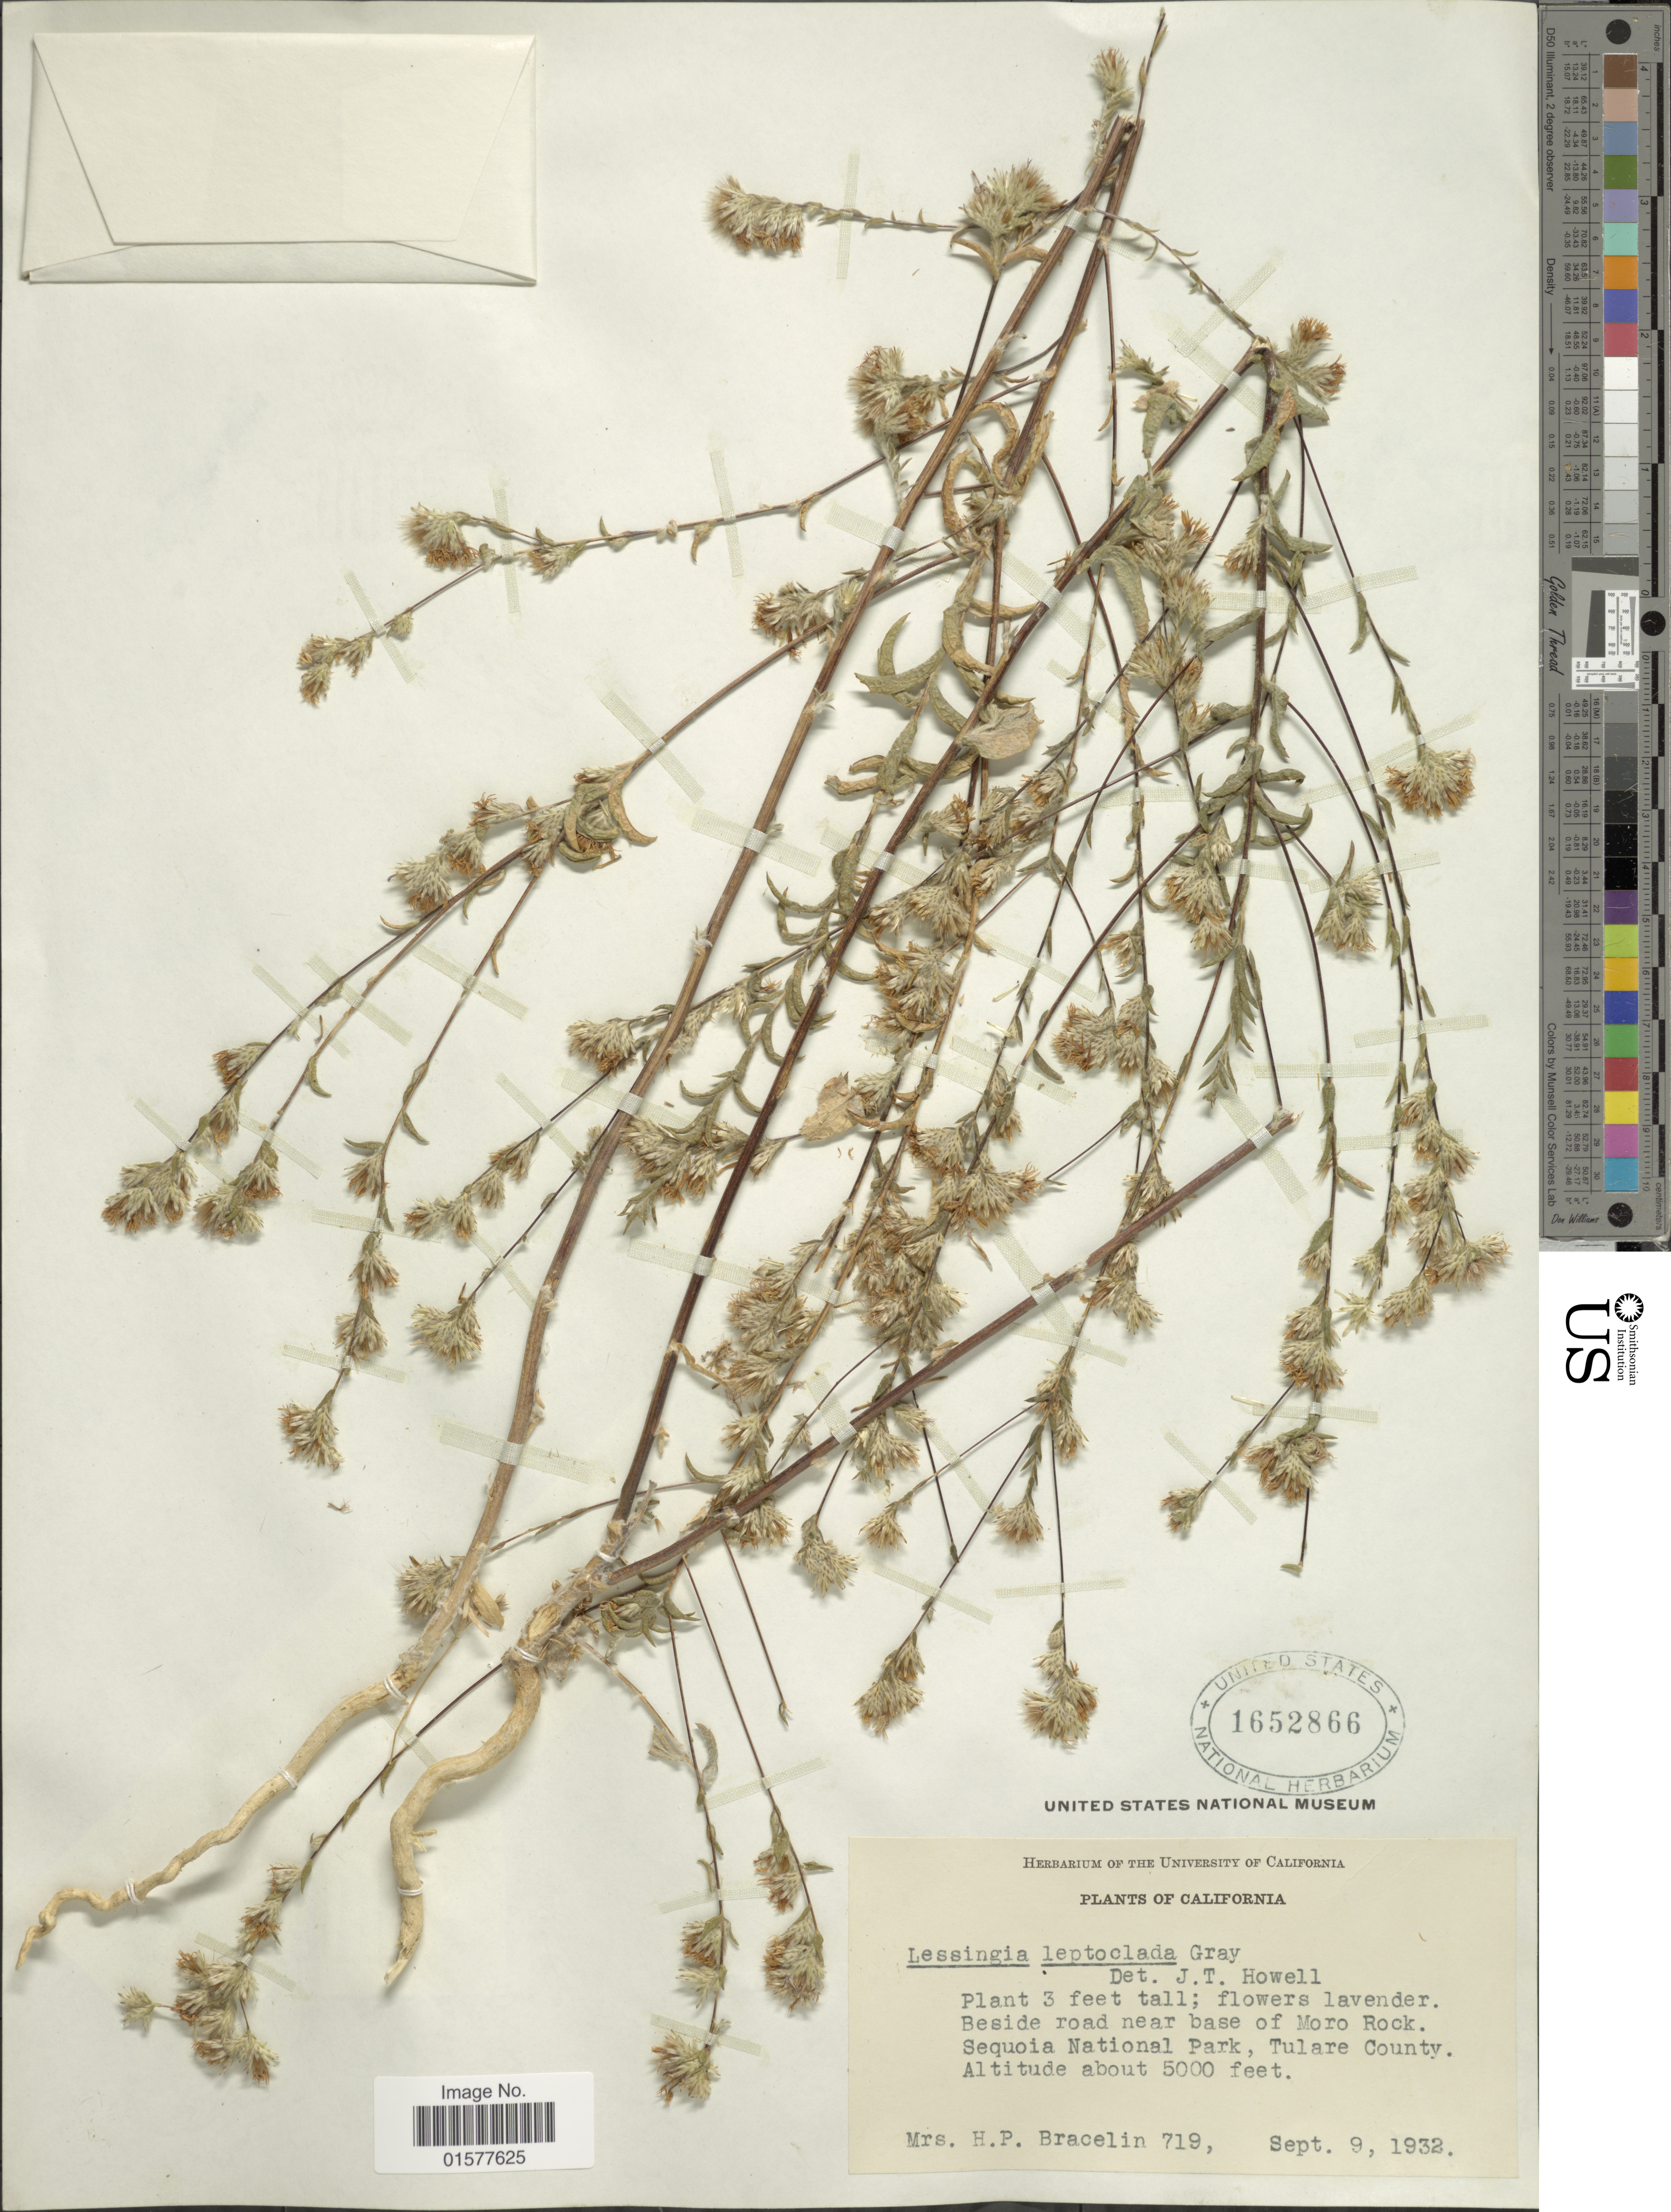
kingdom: Plantae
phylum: Tracheophyta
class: Magnoliopsida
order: Asterales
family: Asteraceae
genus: Lessingia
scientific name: Lessingia leptoclada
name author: A. Gray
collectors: H. Bracelin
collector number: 719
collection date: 1932-09-09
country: United States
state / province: California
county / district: Tulare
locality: Beside road near base of Moro Rock, Sequaia National Park, Tulare County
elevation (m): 1524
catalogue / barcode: US 1652866